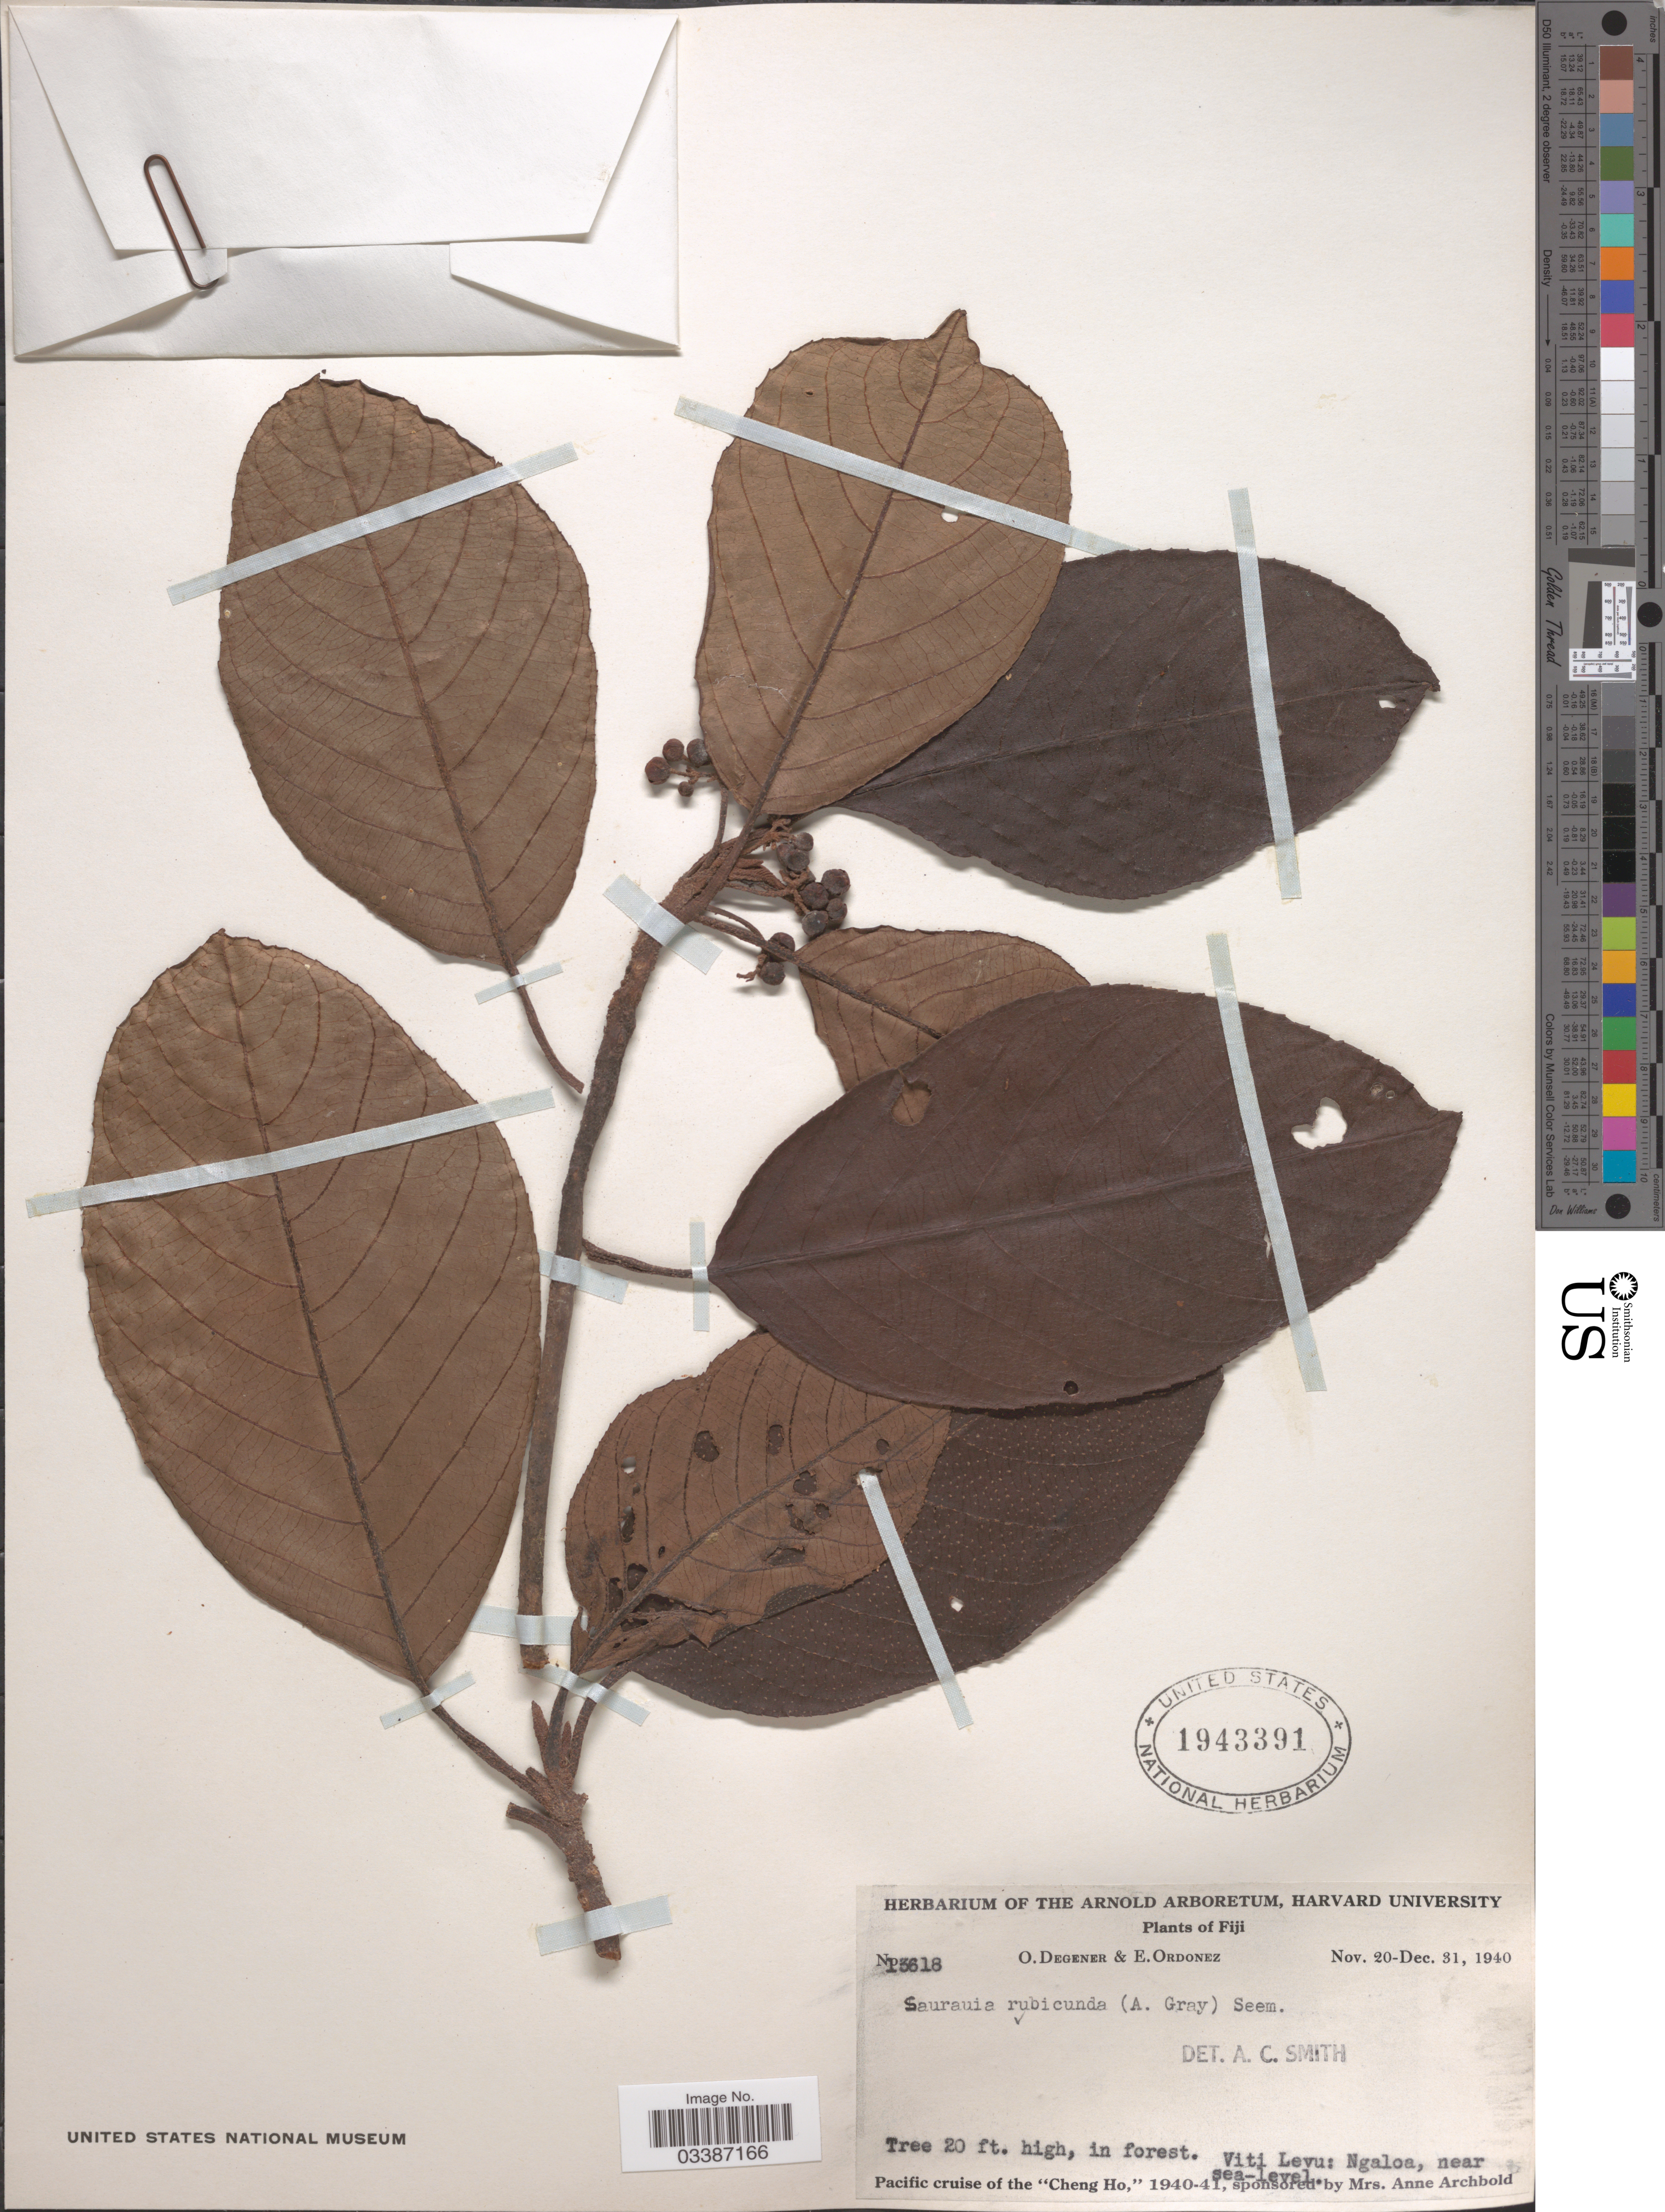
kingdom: Plantae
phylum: Tracheophyta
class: Magnoliopsida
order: Ericales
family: Actinidiaceae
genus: Saurauia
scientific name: Saurauia rubicunda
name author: Seem.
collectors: O. Degener & E. Ordonez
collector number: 13618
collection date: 1940-11-20/1940-12-31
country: Fiji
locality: Viti Levu: Ngaloa.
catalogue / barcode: US 1943391